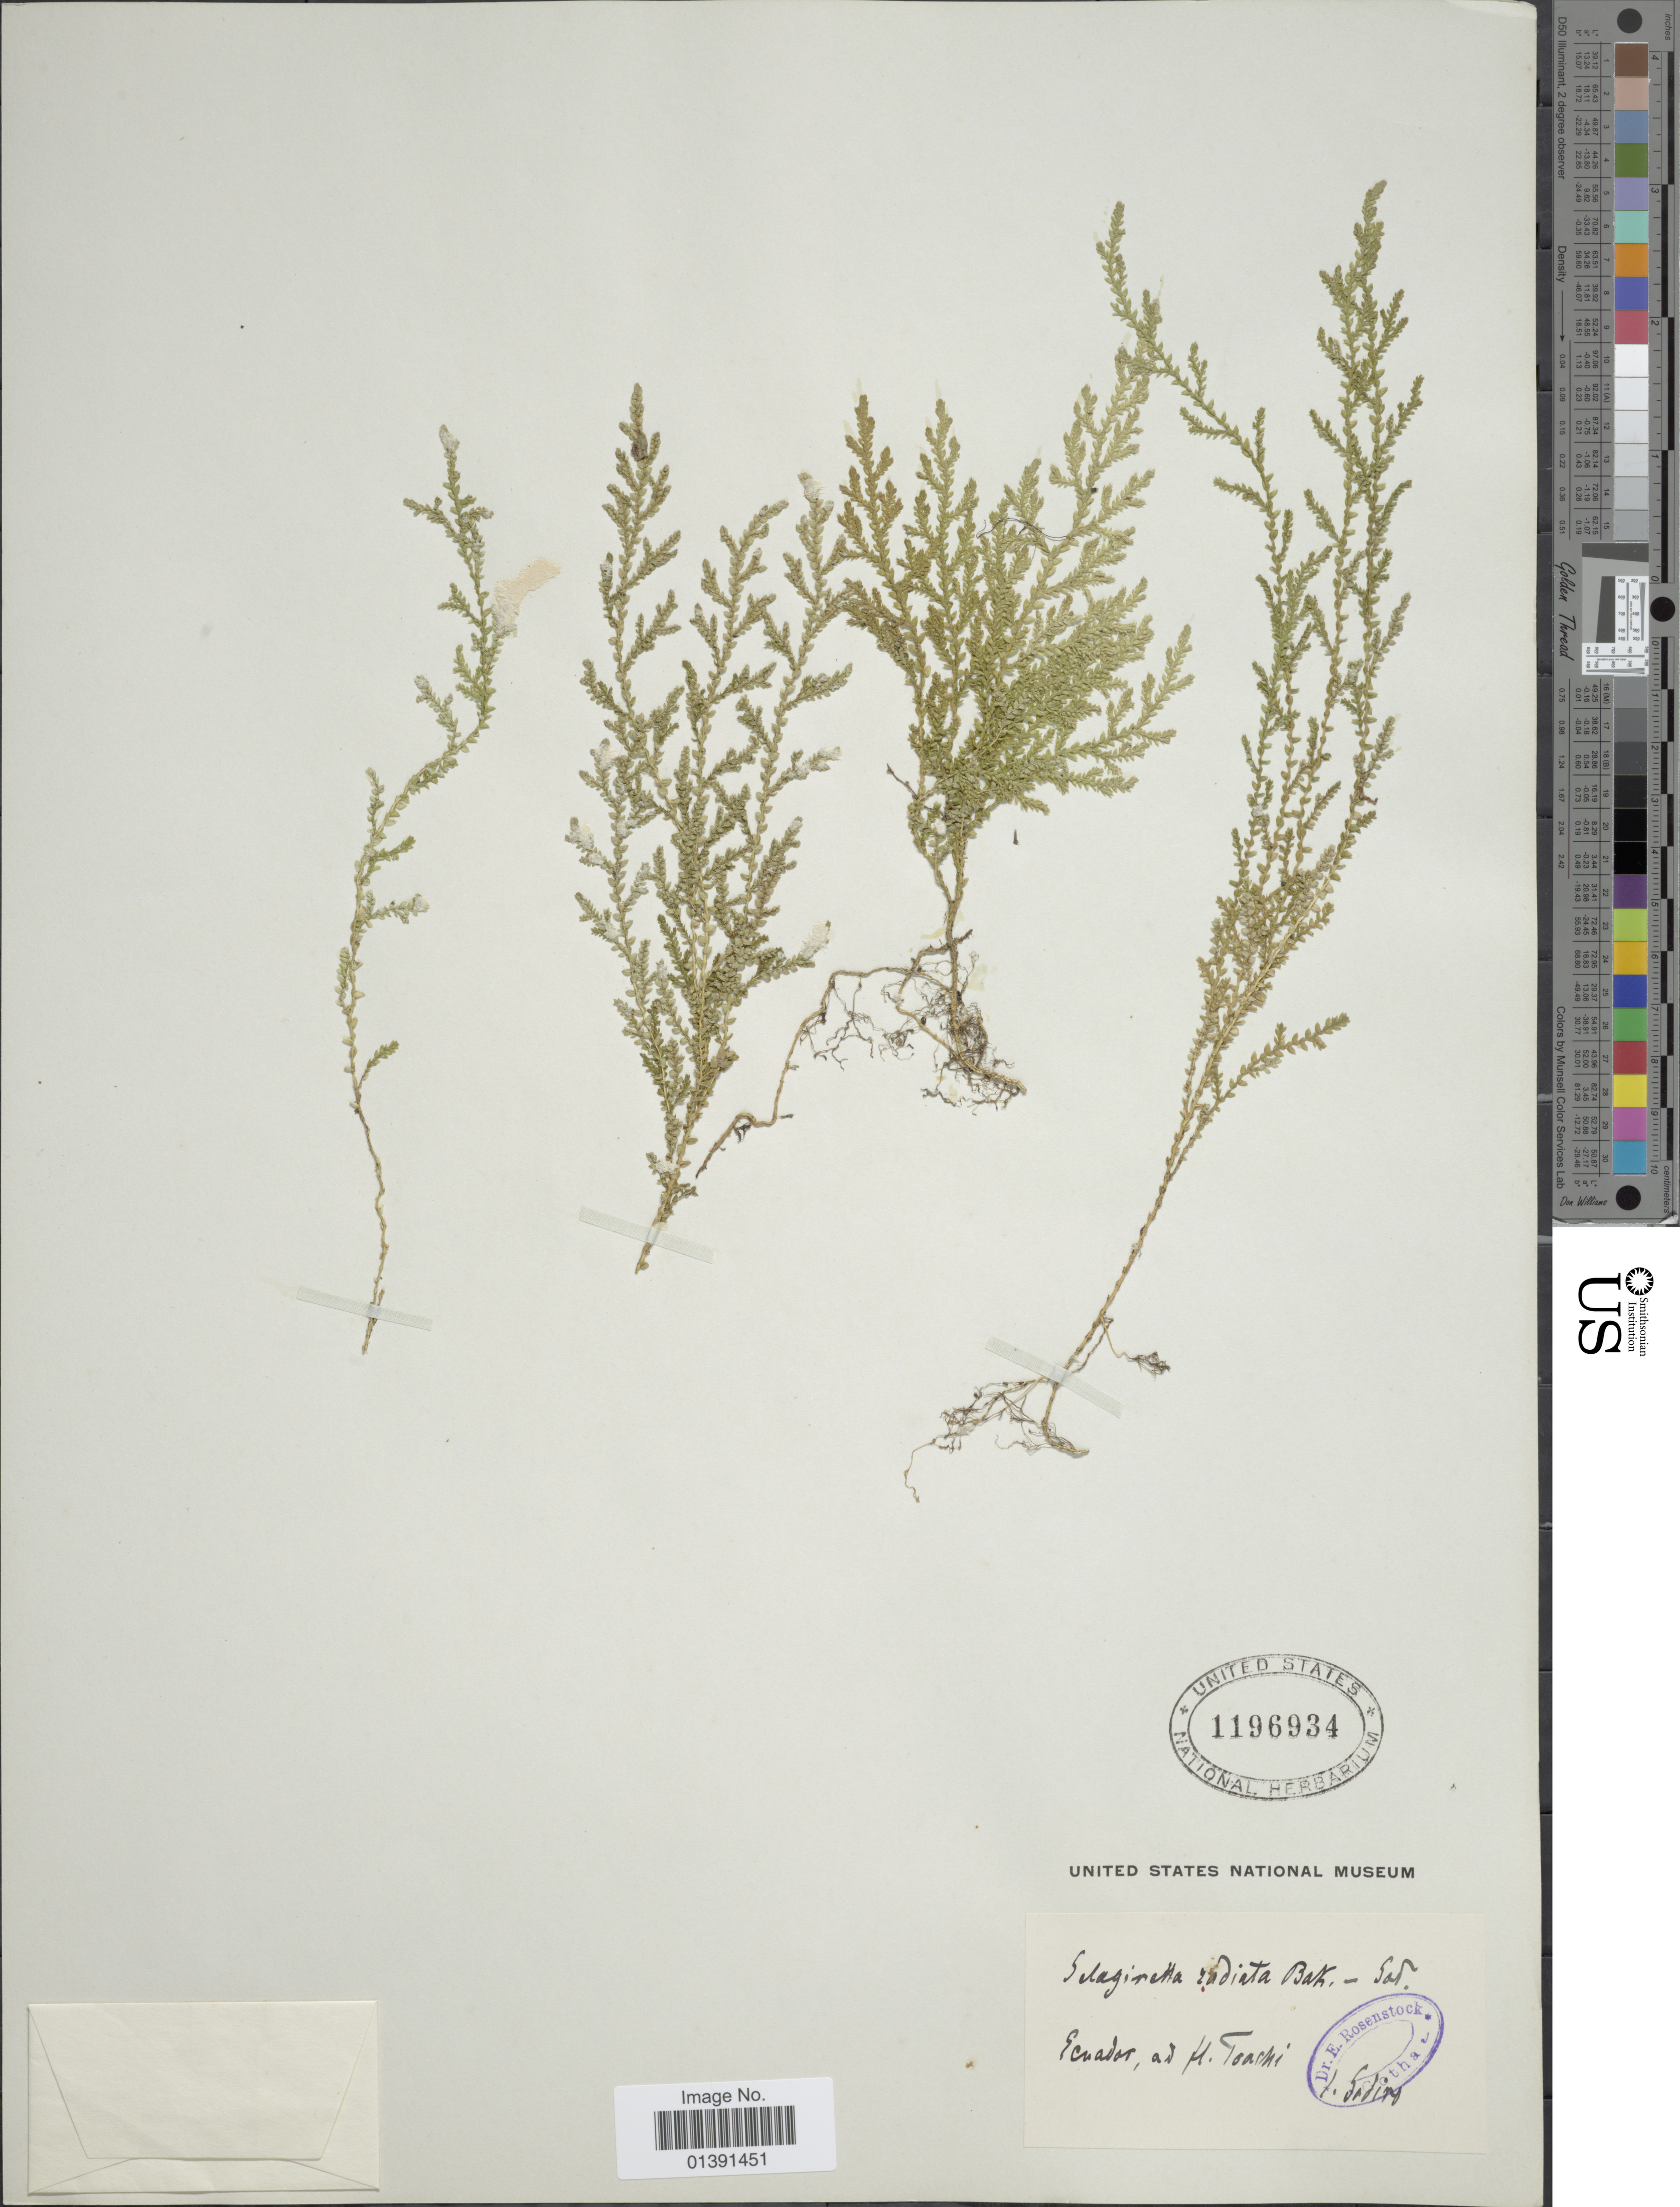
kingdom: Plantae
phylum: Tracheophyta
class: Lycopodiopsida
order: Selaginellales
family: Selaginellaceae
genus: Selaginella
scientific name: Selaginella novae-hollandiae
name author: (Sw.) Spring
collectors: Sodiro, --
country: Ecuador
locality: Ad fl. Toachi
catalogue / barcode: US 1196934